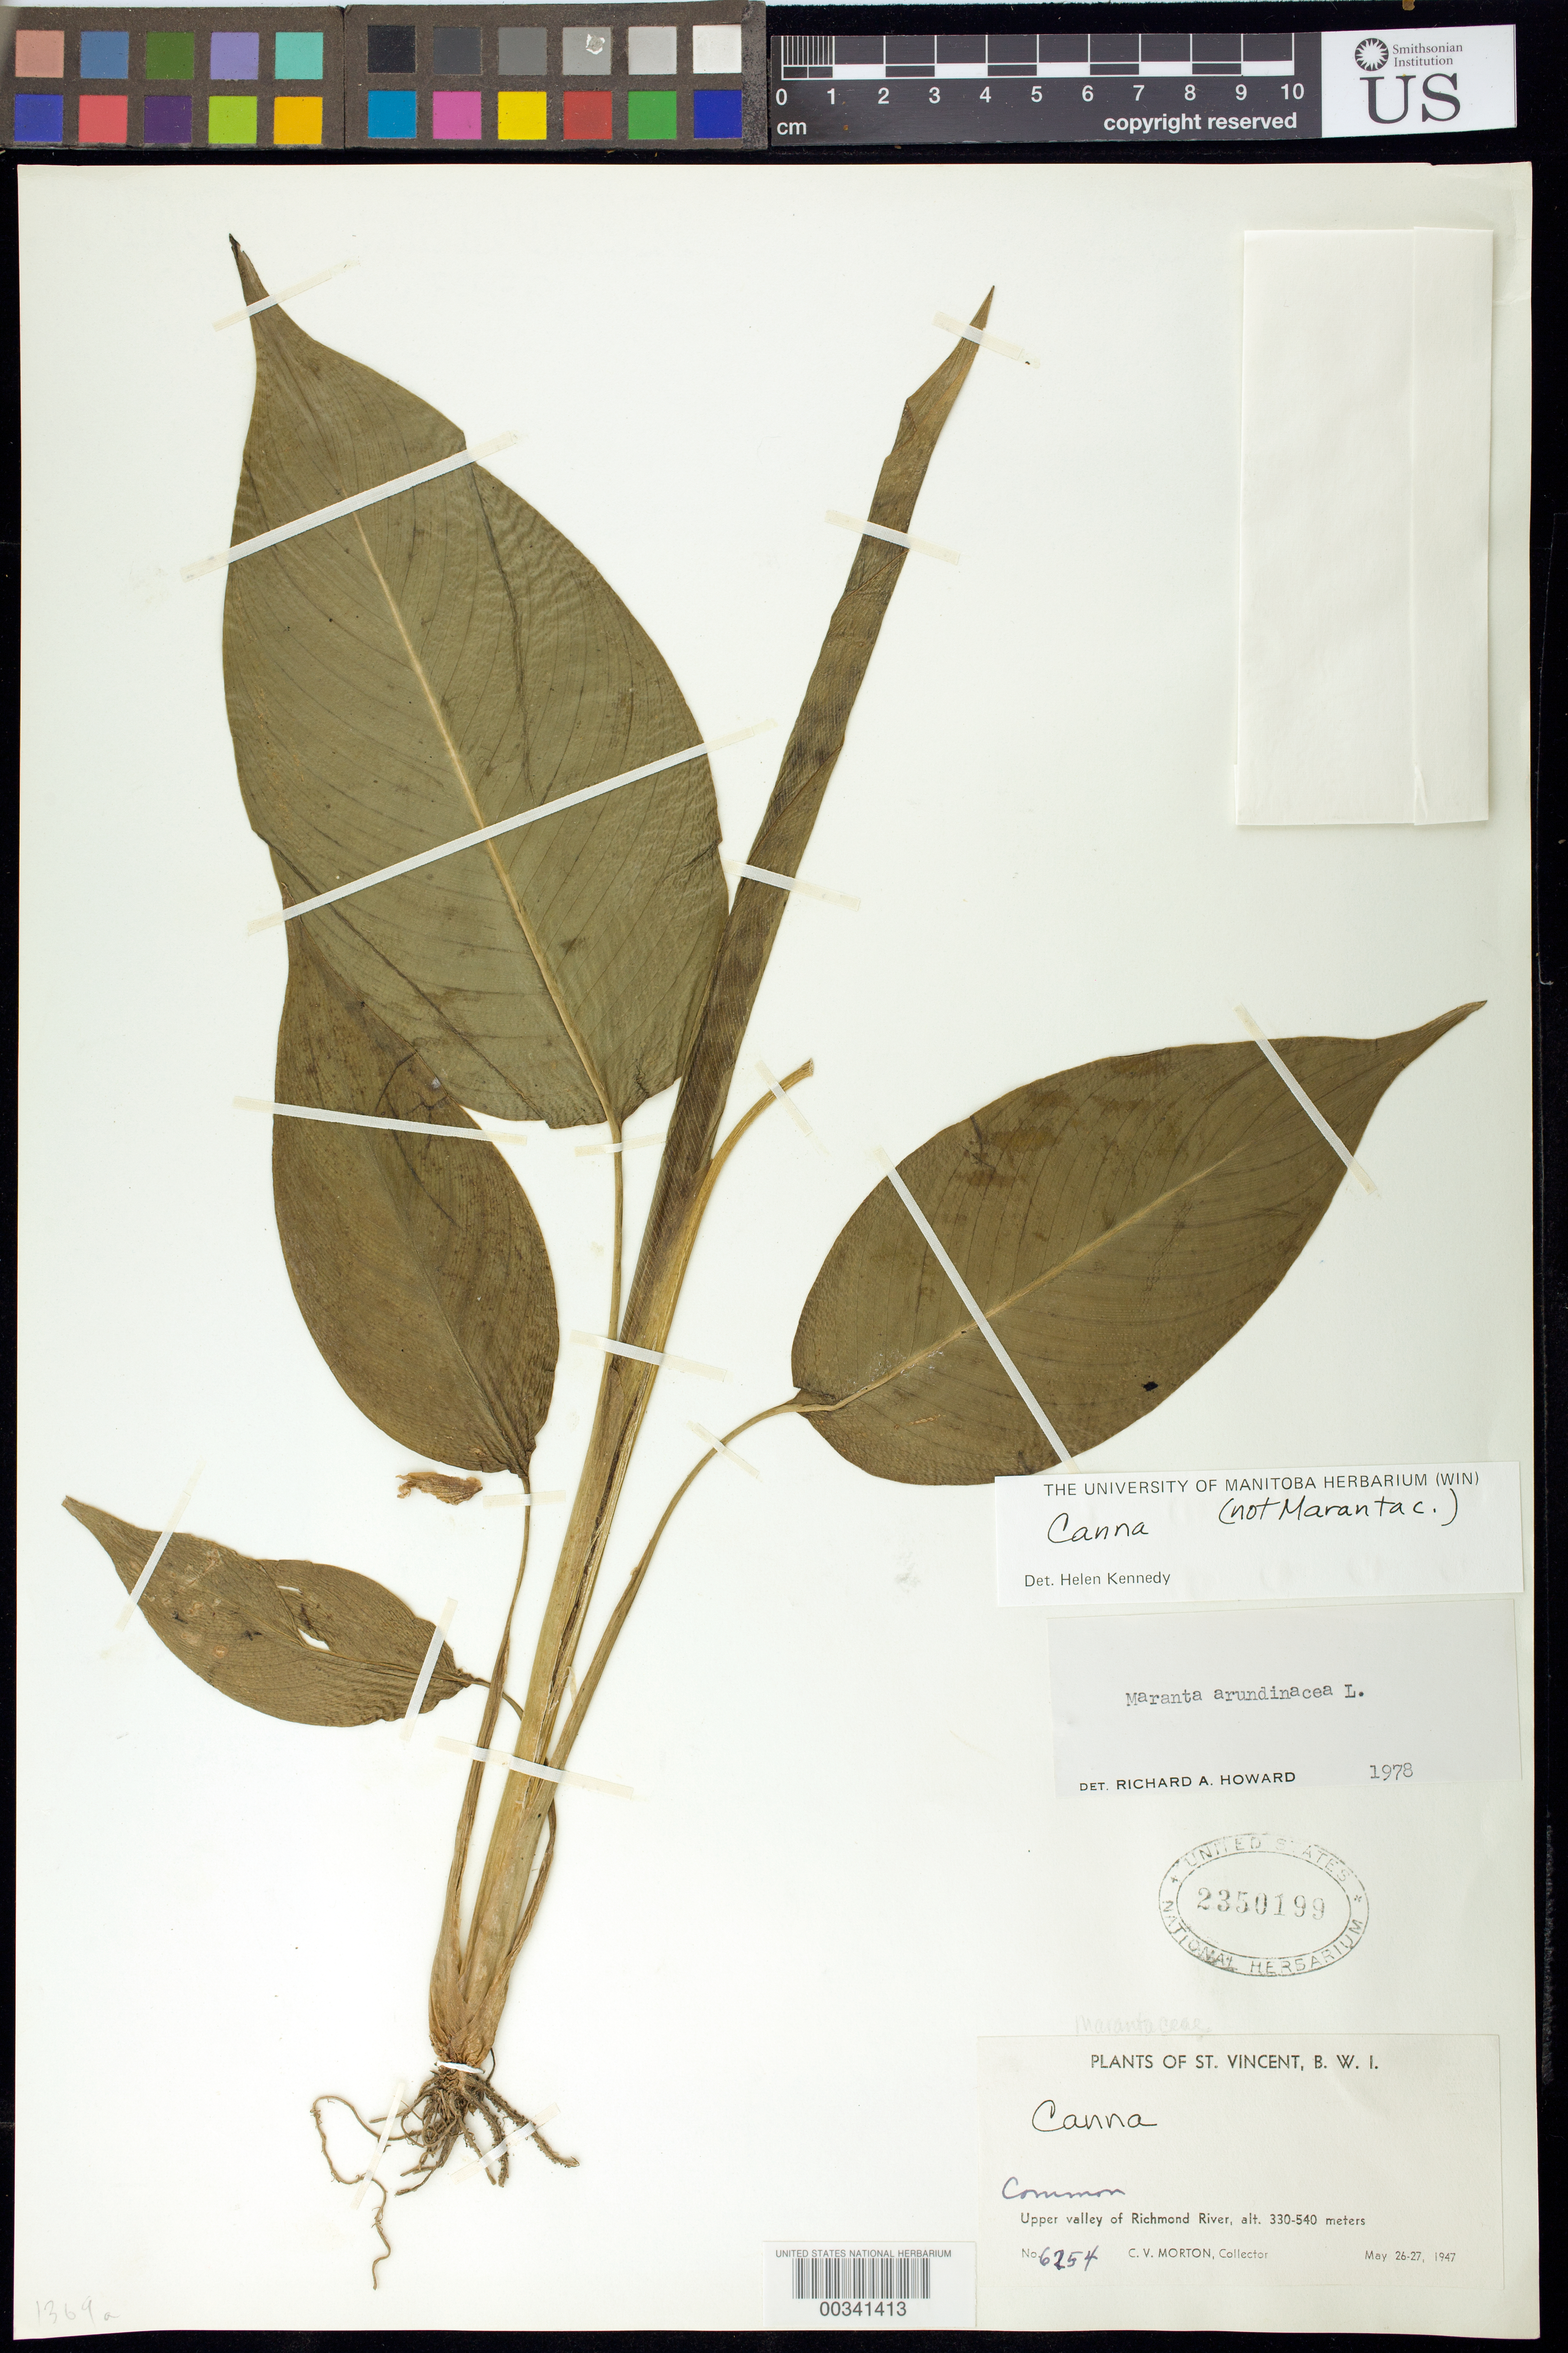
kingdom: Plantae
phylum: Tracheophyta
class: Liliopsida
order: Zingiberales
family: Cannaceae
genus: Canna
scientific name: Canna sp.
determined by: Kennedy, Helen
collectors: C. V. Morton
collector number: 6254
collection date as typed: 26 May 1947 to 27 May 1947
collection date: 1947-05-26/1947-05-27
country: St. Vincent - Grenadines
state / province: Saint David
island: St. Vincent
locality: Upper valley of richmond river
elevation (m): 330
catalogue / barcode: US 2350199